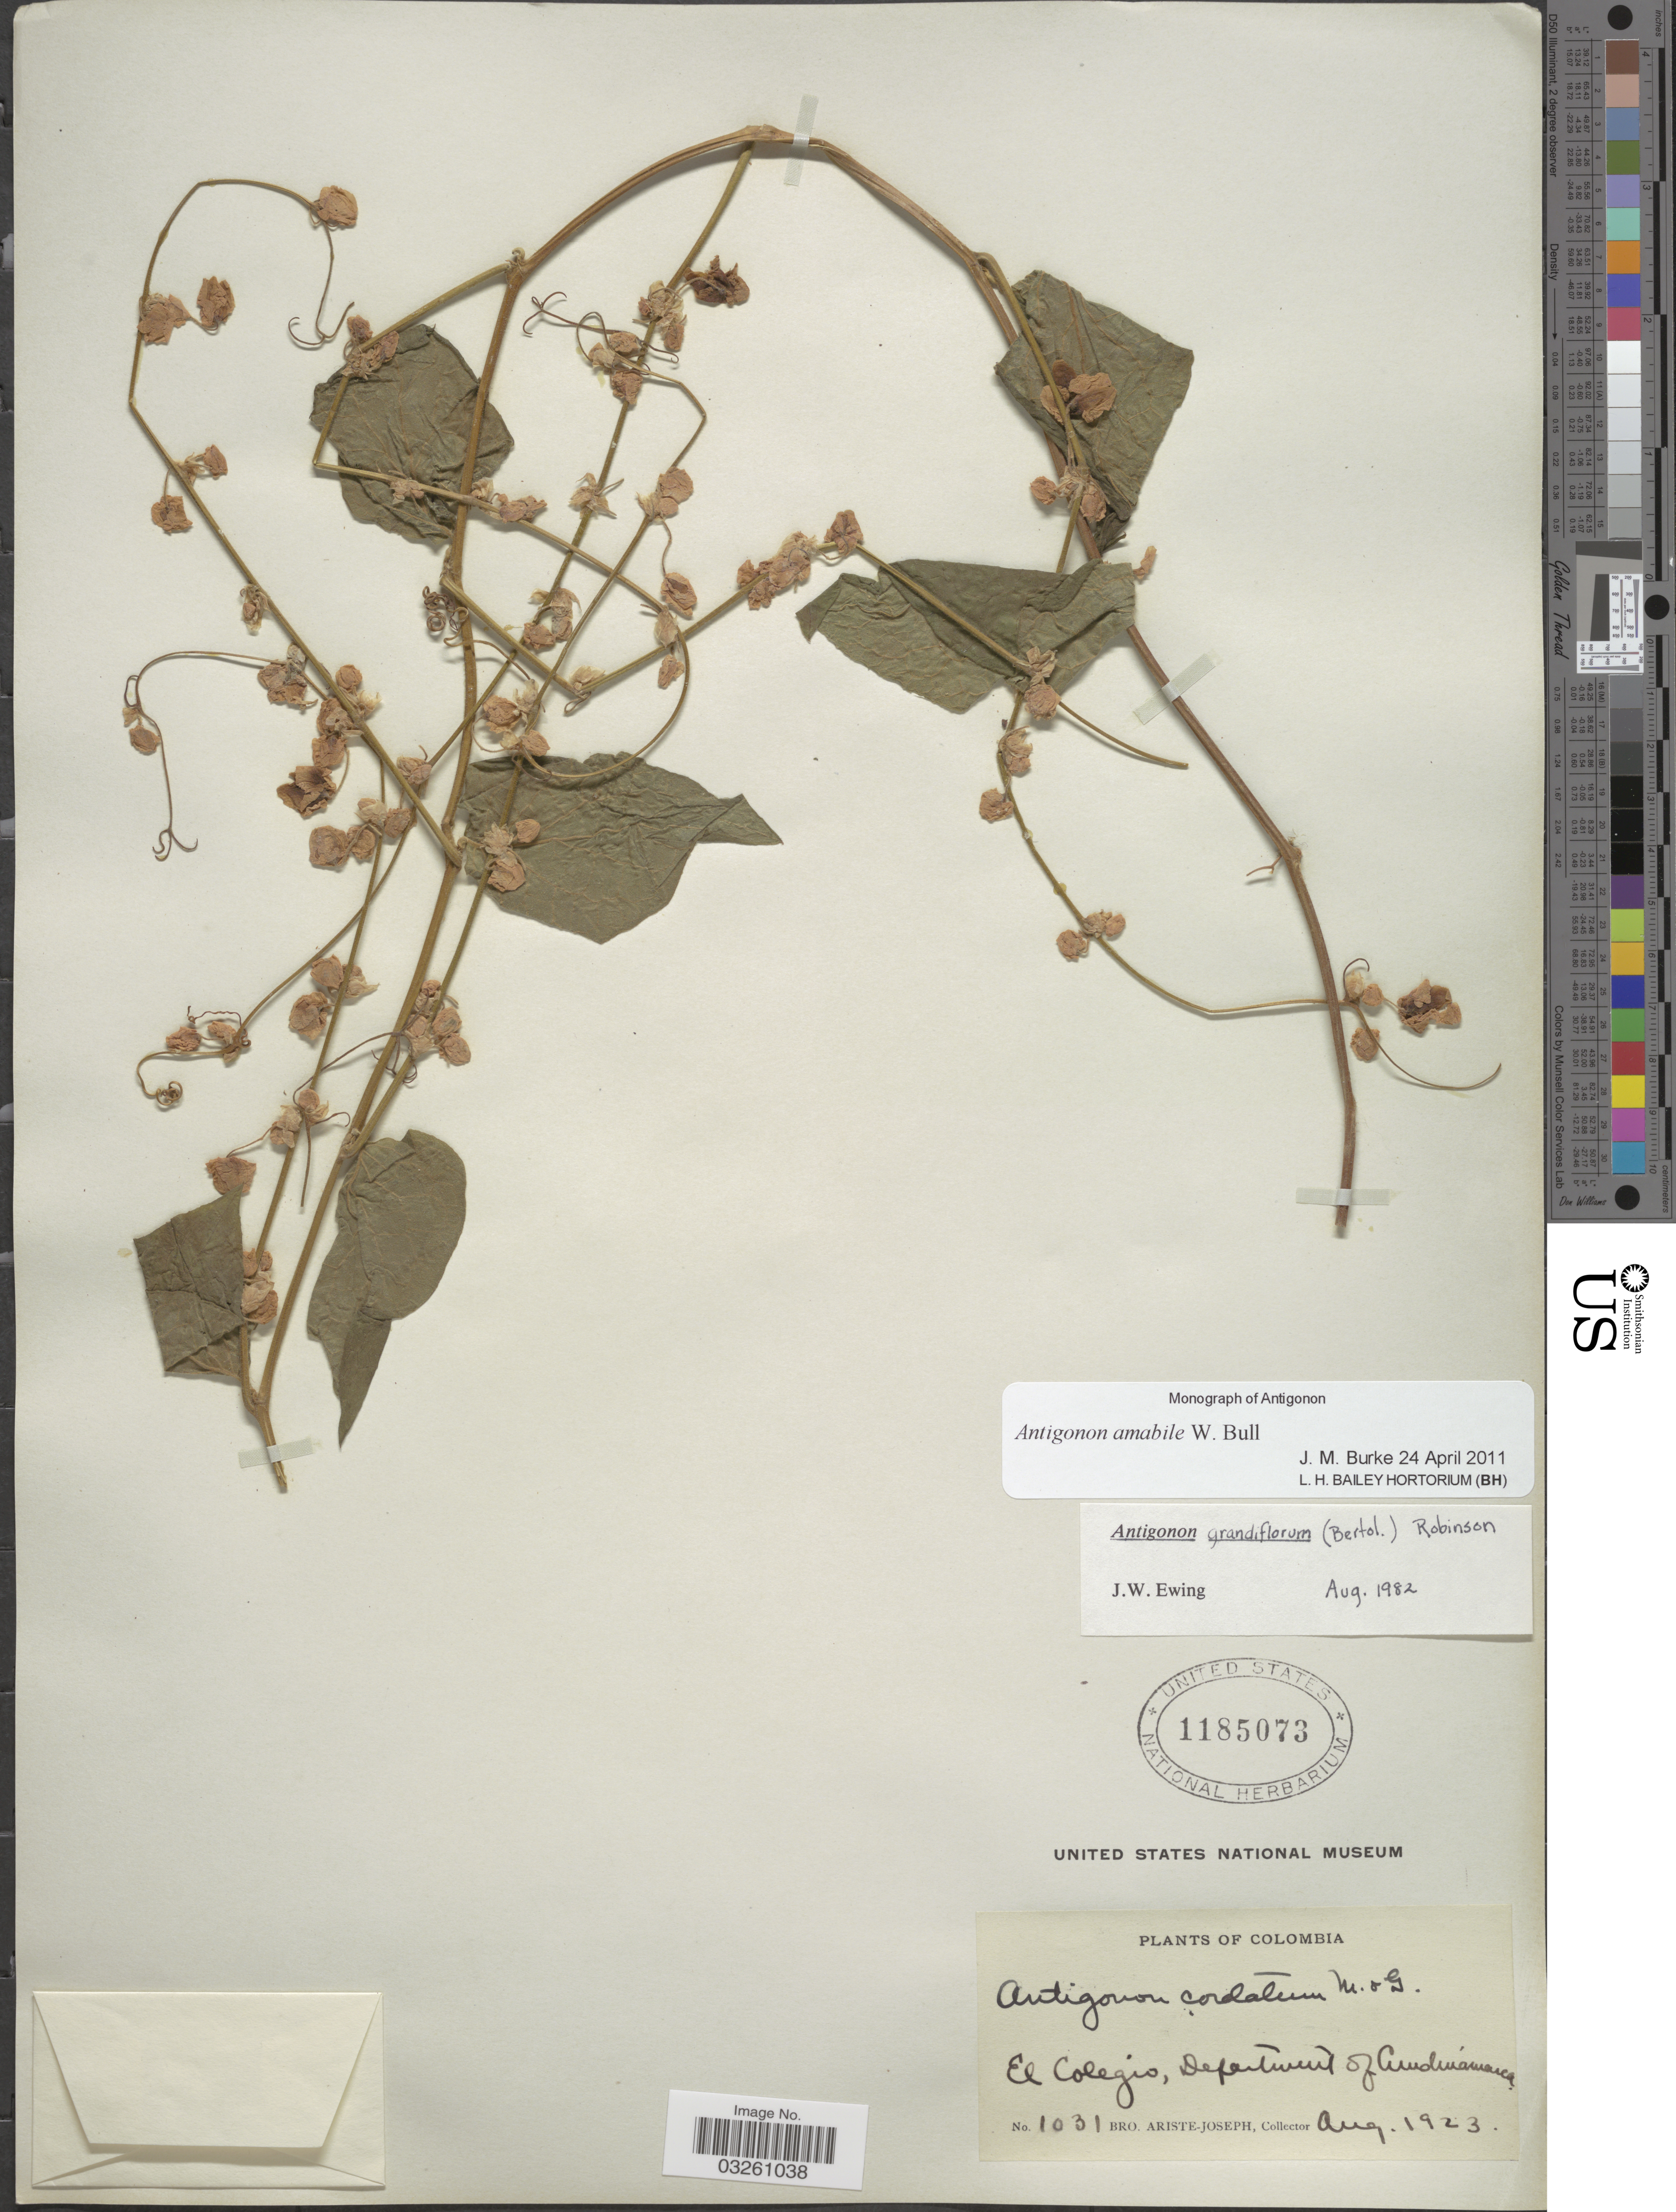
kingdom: Plantae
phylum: Tracheophyta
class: Magnoliopsida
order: Caryophyllales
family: Polygonaceae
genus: Antigonon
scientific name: Antigonon amabile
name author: W. Bull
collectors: Bro. Ariste-Joseph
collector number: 1031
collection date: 1923-08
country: Colombia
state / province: Cundinamarca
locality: El Colegio, Department of Cundinamarca.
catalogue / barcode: US 1185073